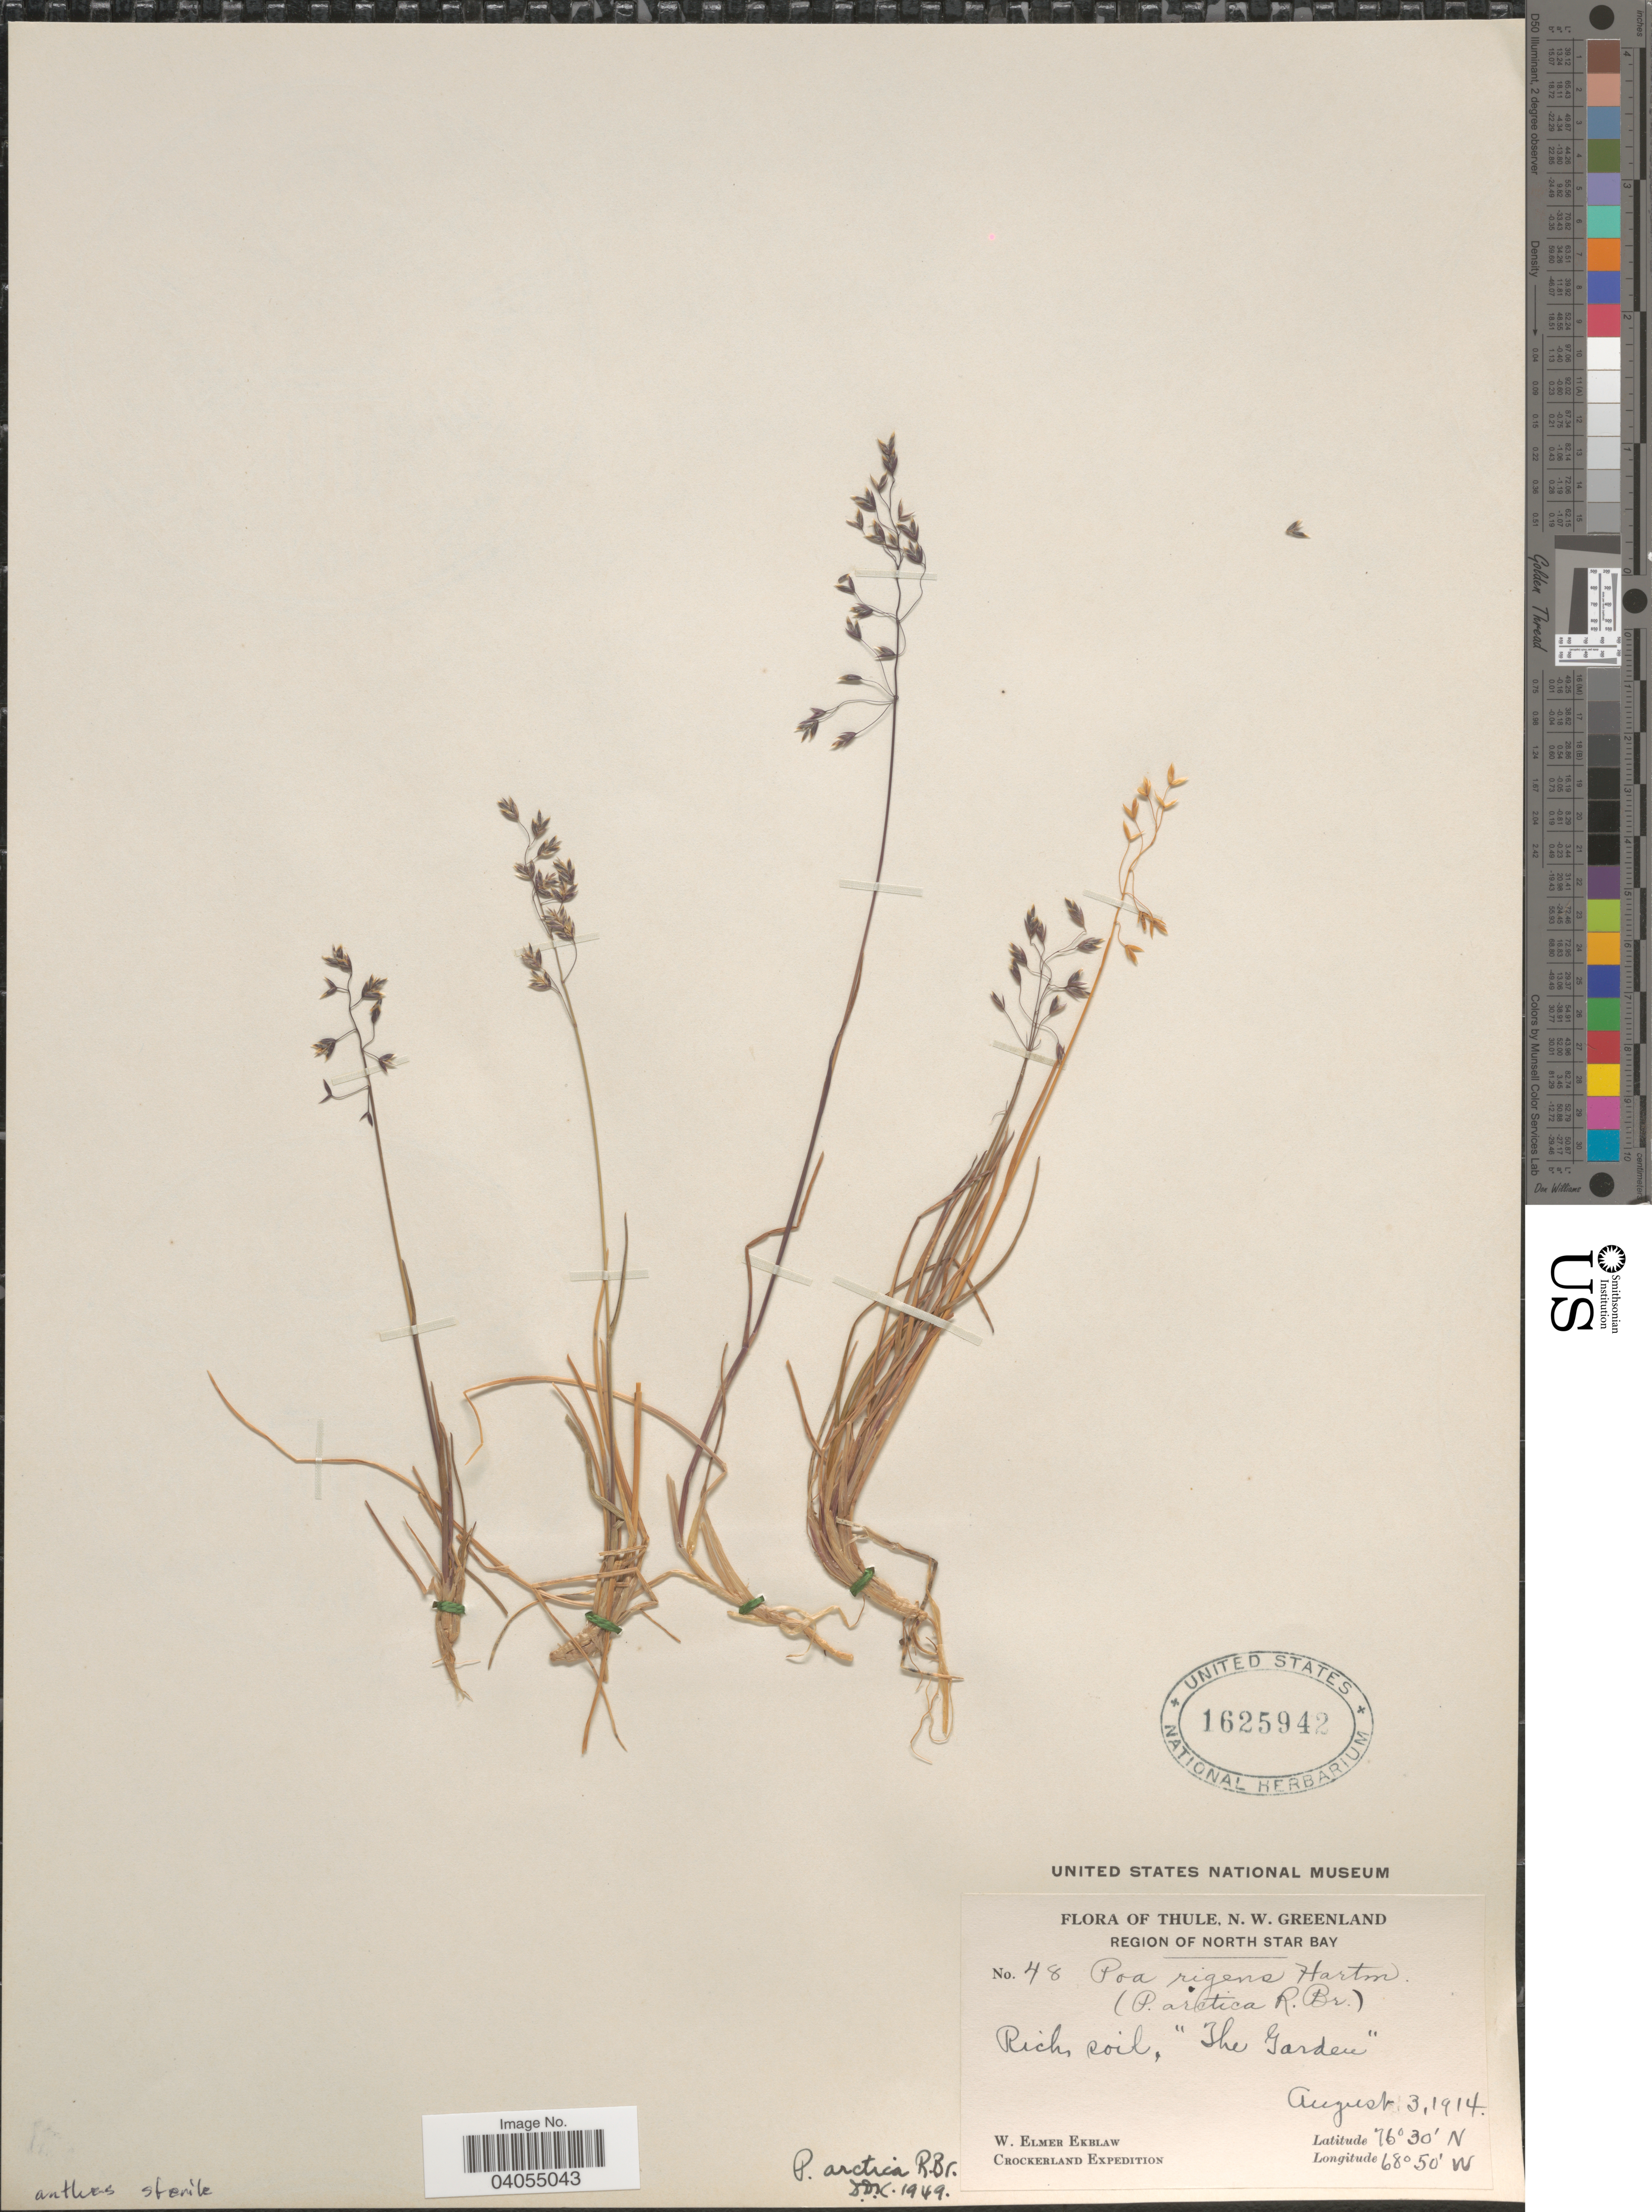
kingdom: Plantae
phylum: Tracheophyta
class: Liliopsida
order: Poales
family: Poaceae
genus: Poa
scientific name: Poa arctica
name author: R. Br.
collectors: W. Ekblaw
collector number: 48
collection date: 1914-08-03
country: Greenland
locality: Thule, N.W. Greenland. Region of North Star Bay. Rich soil, "The Garden".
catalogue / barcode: US 1625942